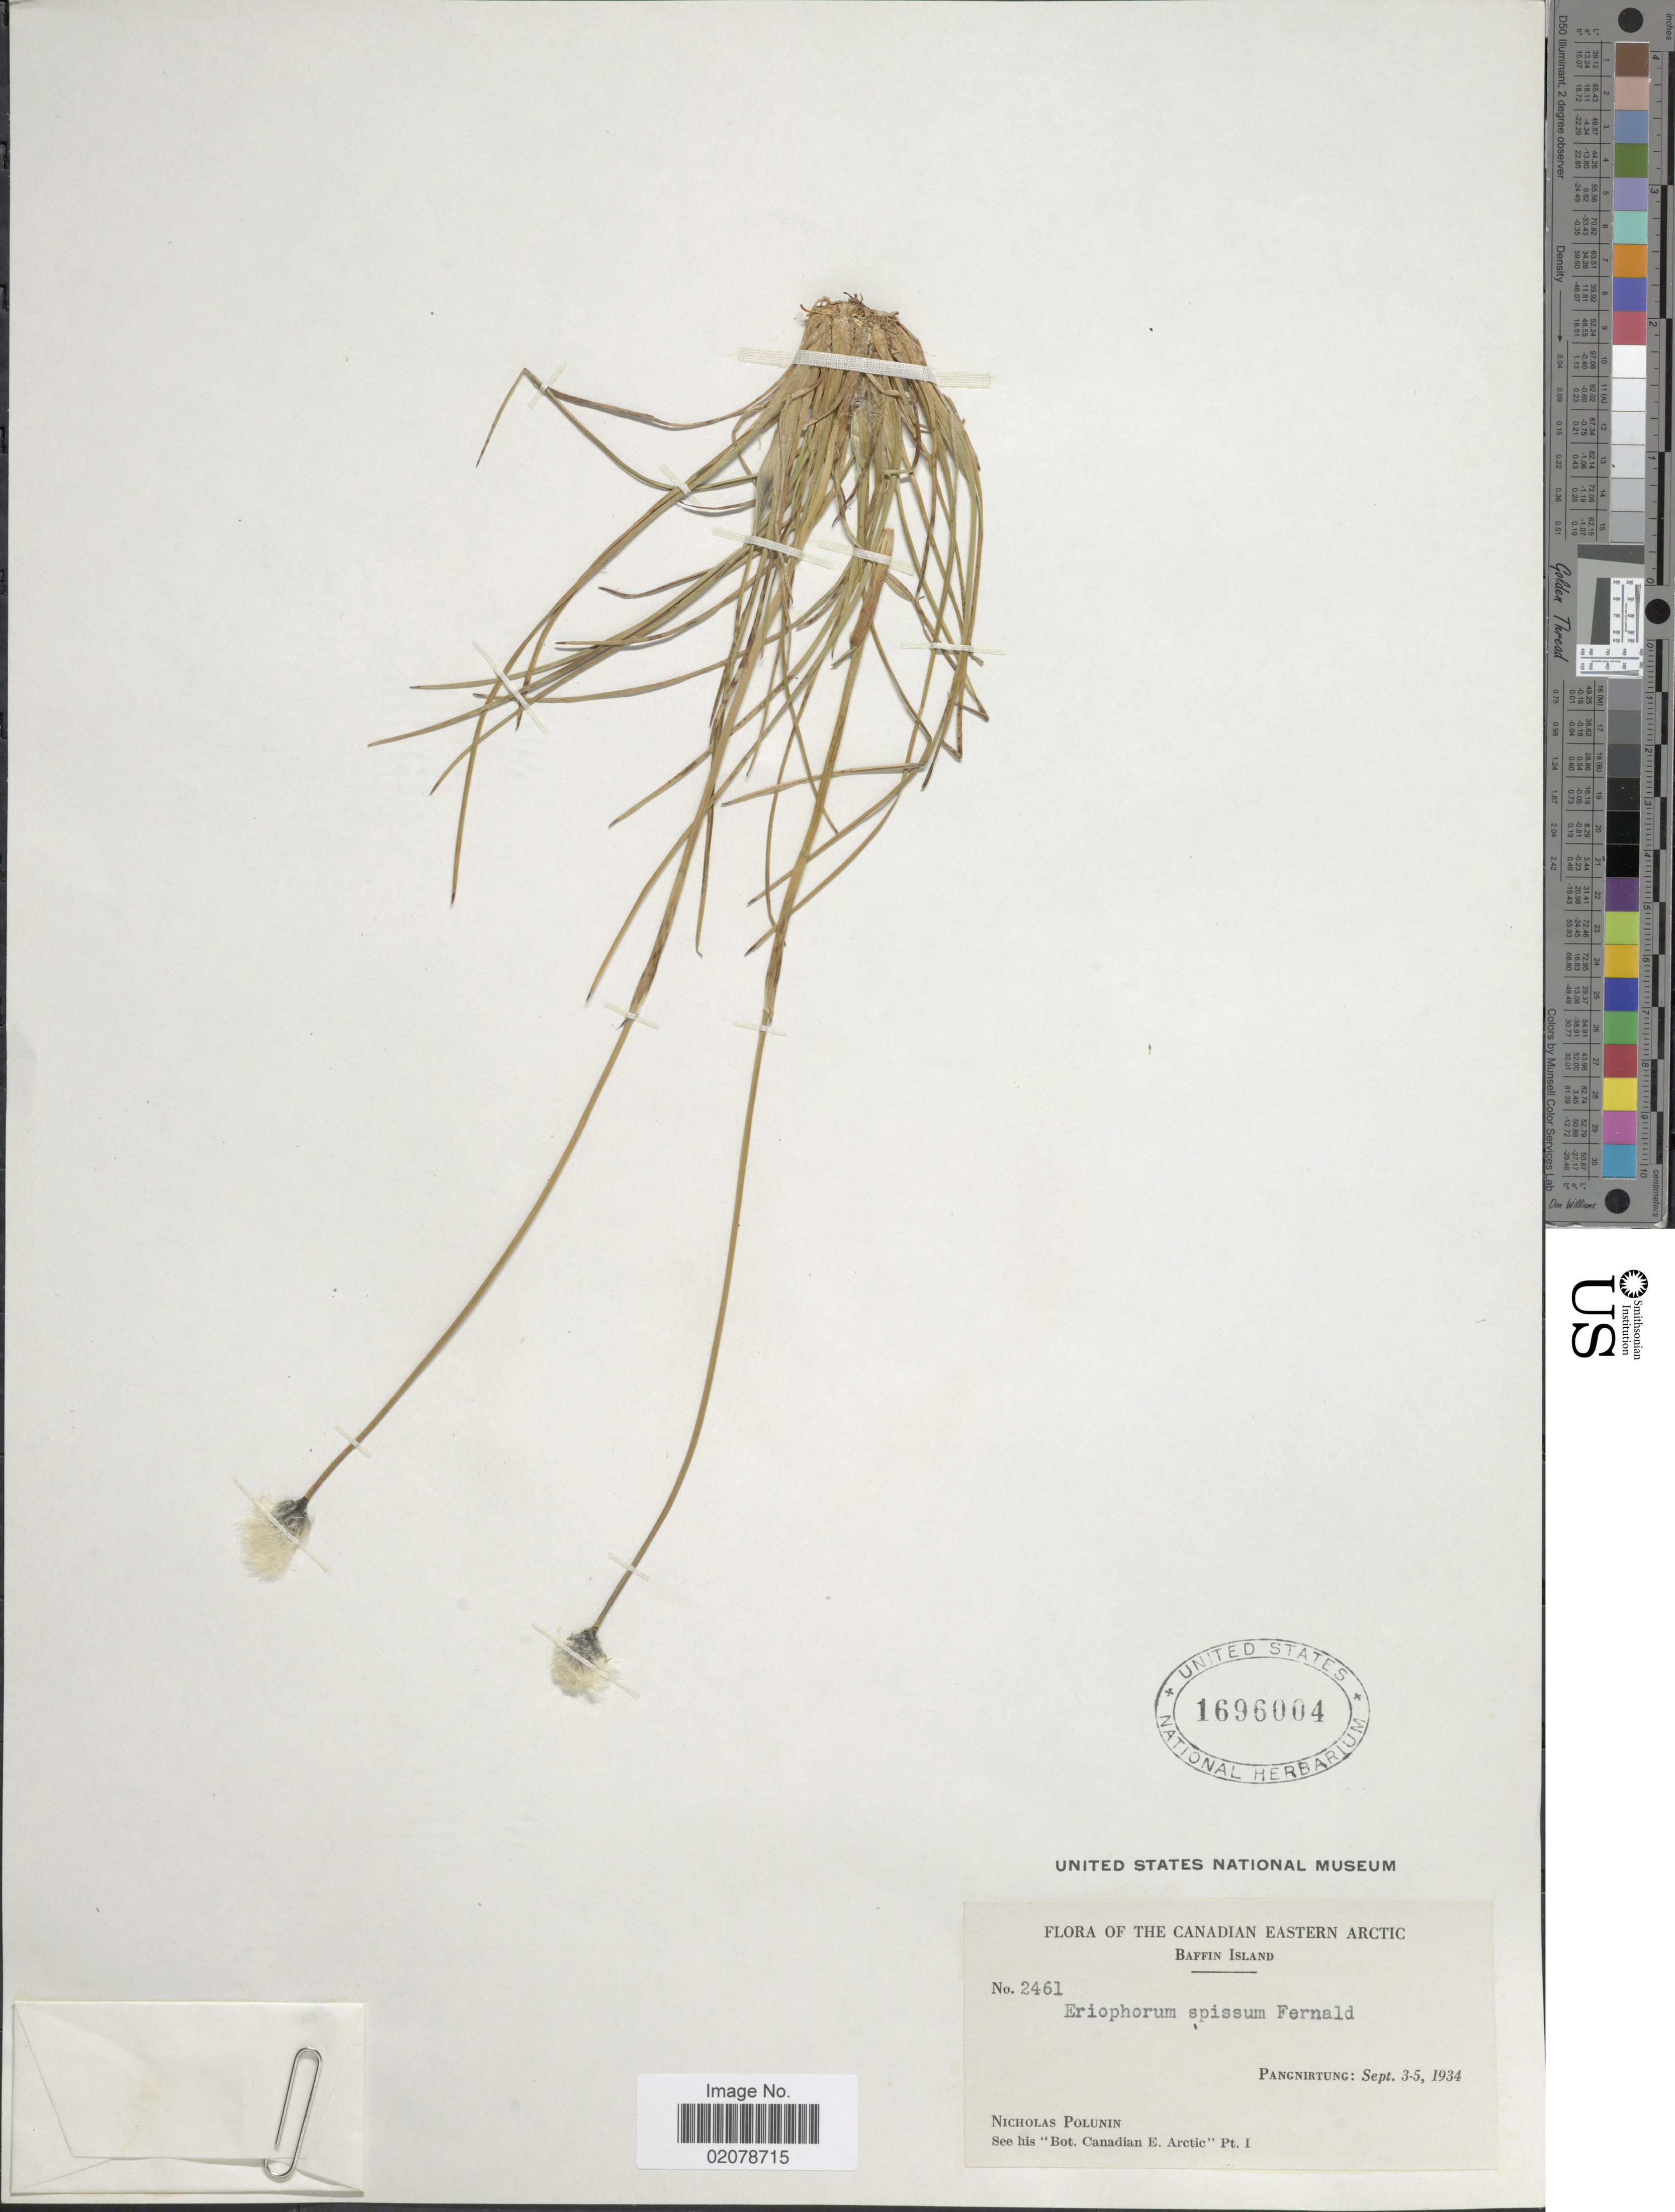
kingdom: Plantae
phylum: Tracheophyta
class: Liliopsida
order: Poales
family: Cyperaceae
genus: Eriophorum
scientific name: Eriophorum vaginatum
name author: L.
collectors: N. V. Polunin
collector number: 2461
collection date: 1934-09-03/1934-09-05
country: Canada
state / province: Nunavut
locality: Canadian Eastern Arctic. Baffin Island. Pangnirtung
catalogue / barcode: US 1696004